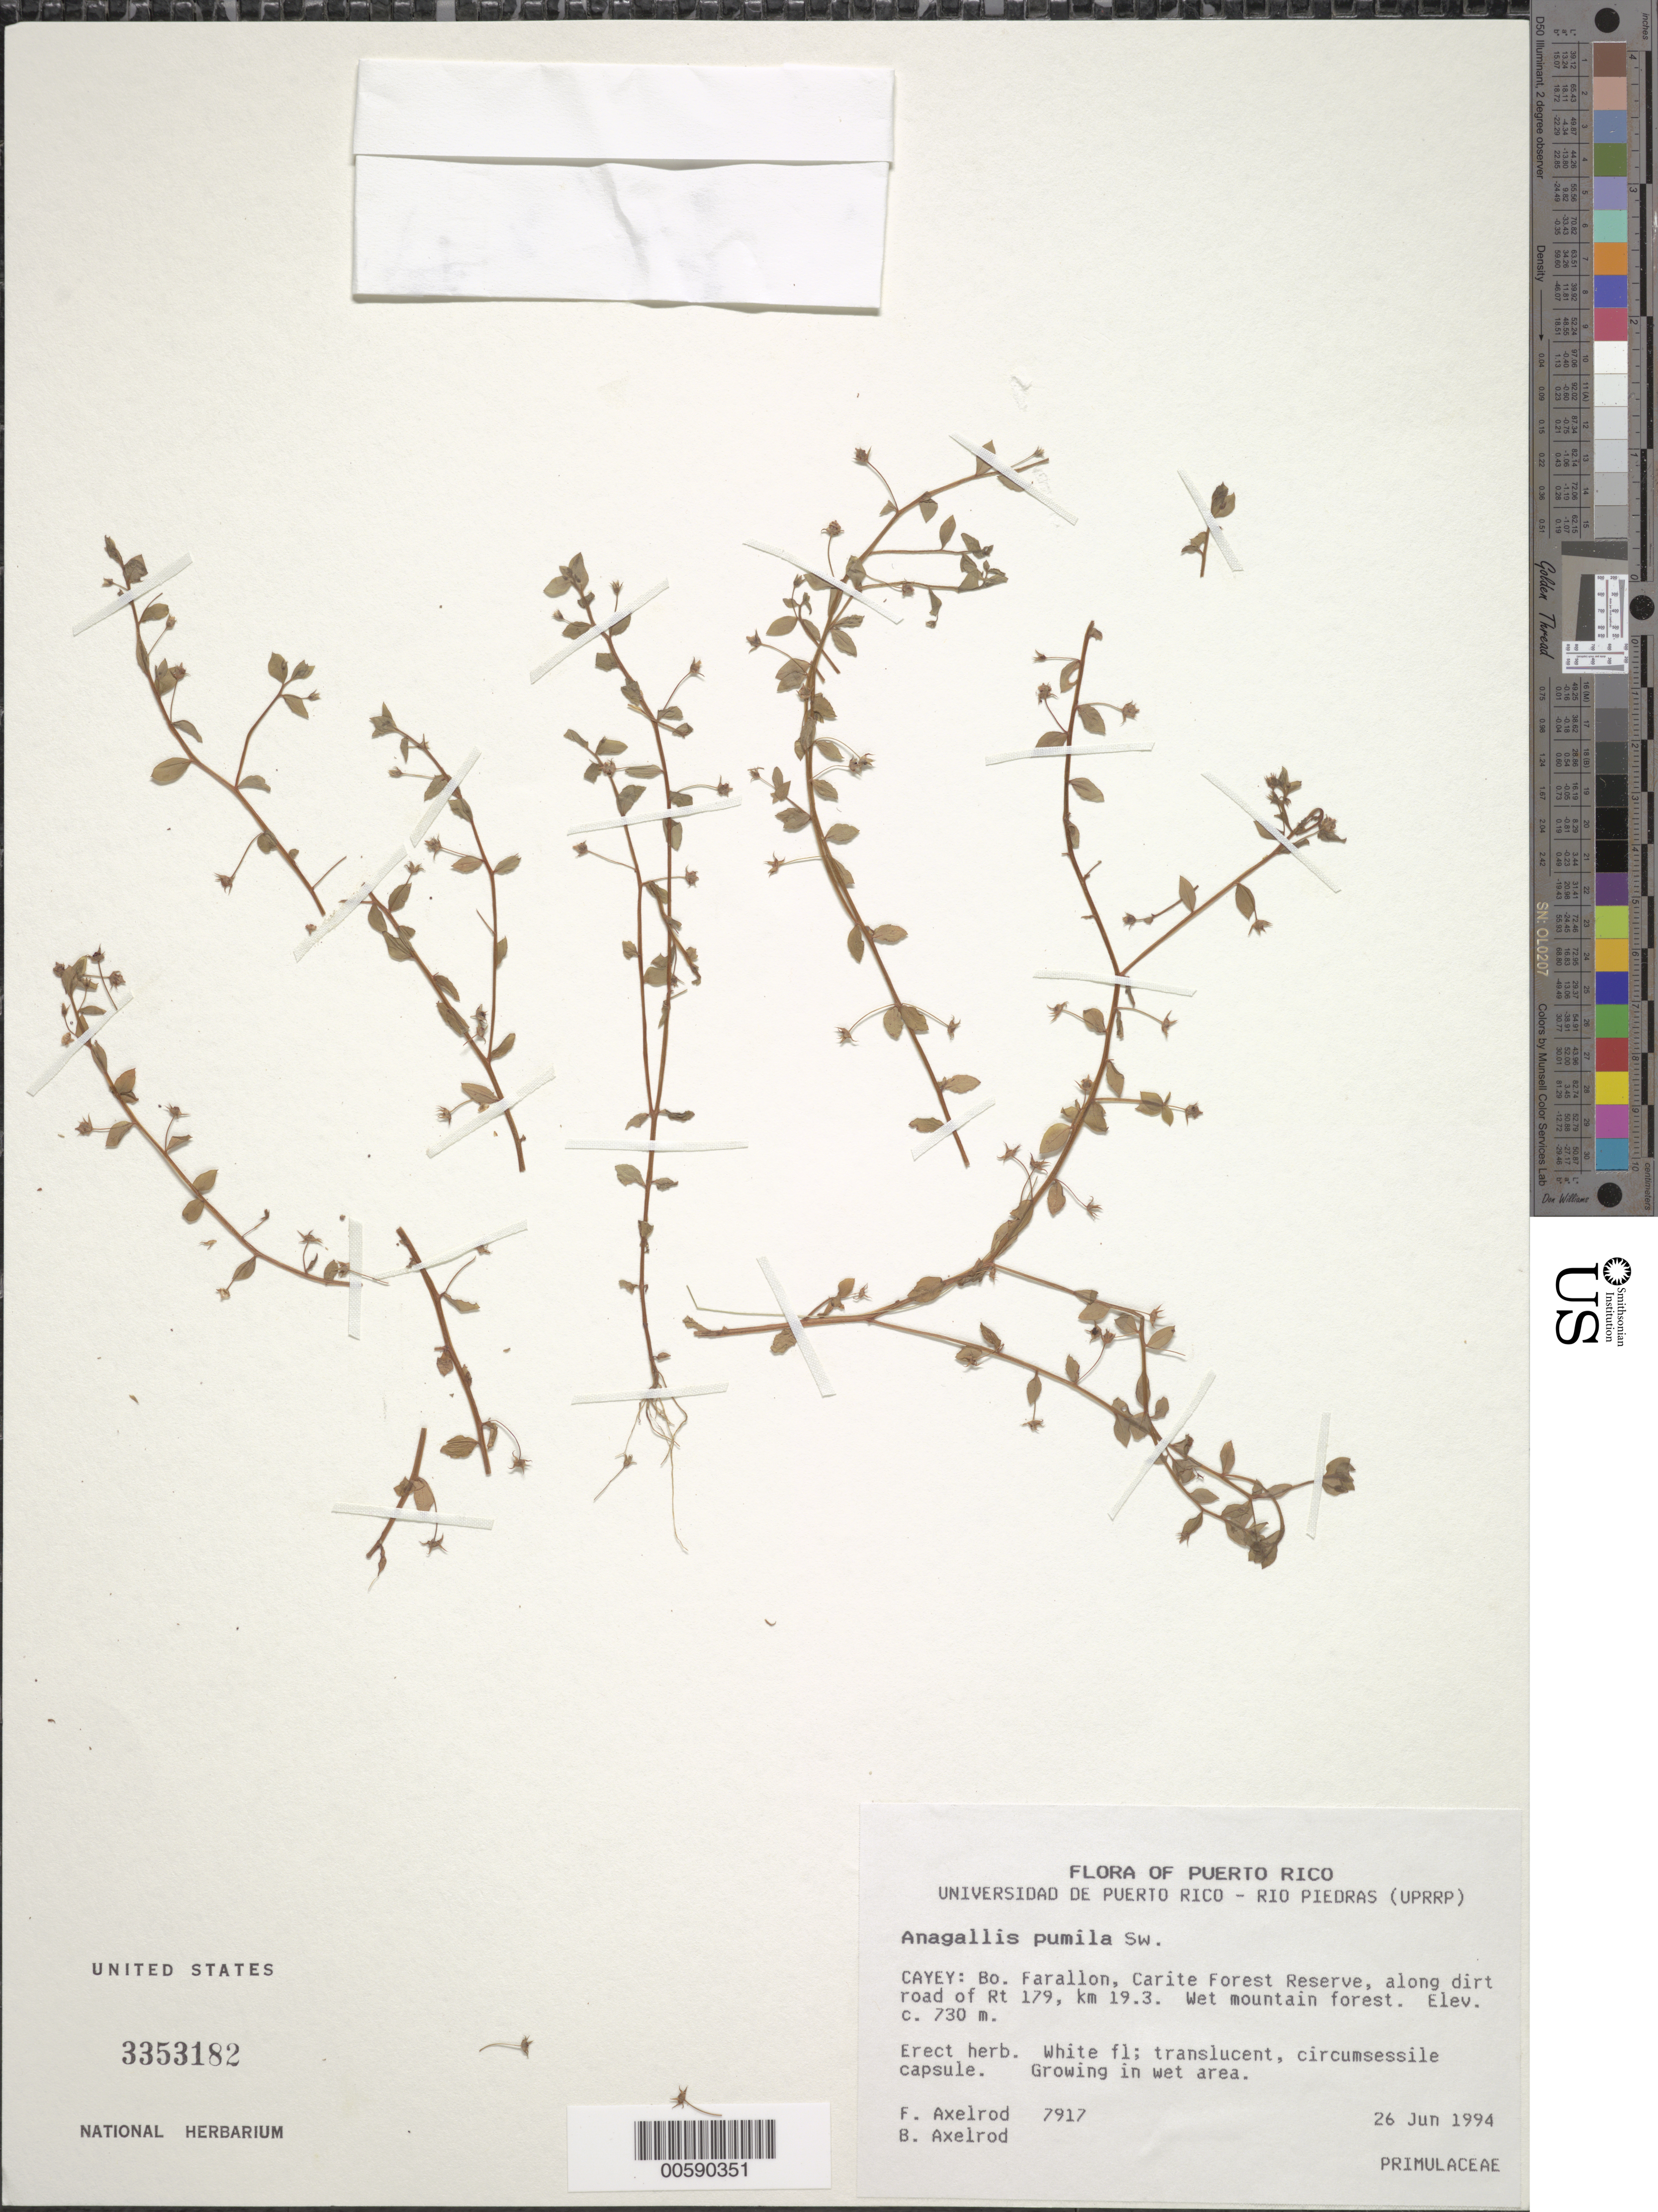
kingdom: Plantae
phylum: Tracheophyta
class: Magnoliopsida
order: Ericales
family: Primulaceae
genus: Anagallis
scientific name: Anagallis pumila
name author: Sw.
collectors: F. Axelrod & B. Axelrod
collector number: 7917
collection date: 1994-06-26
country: Puerto Rico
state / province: Çayey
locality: Cayey: Bo. Farallon. Carite Forest Reserve, along dirt road of Rt 179, km 19.3.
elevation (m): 730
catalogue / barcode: US 3353182